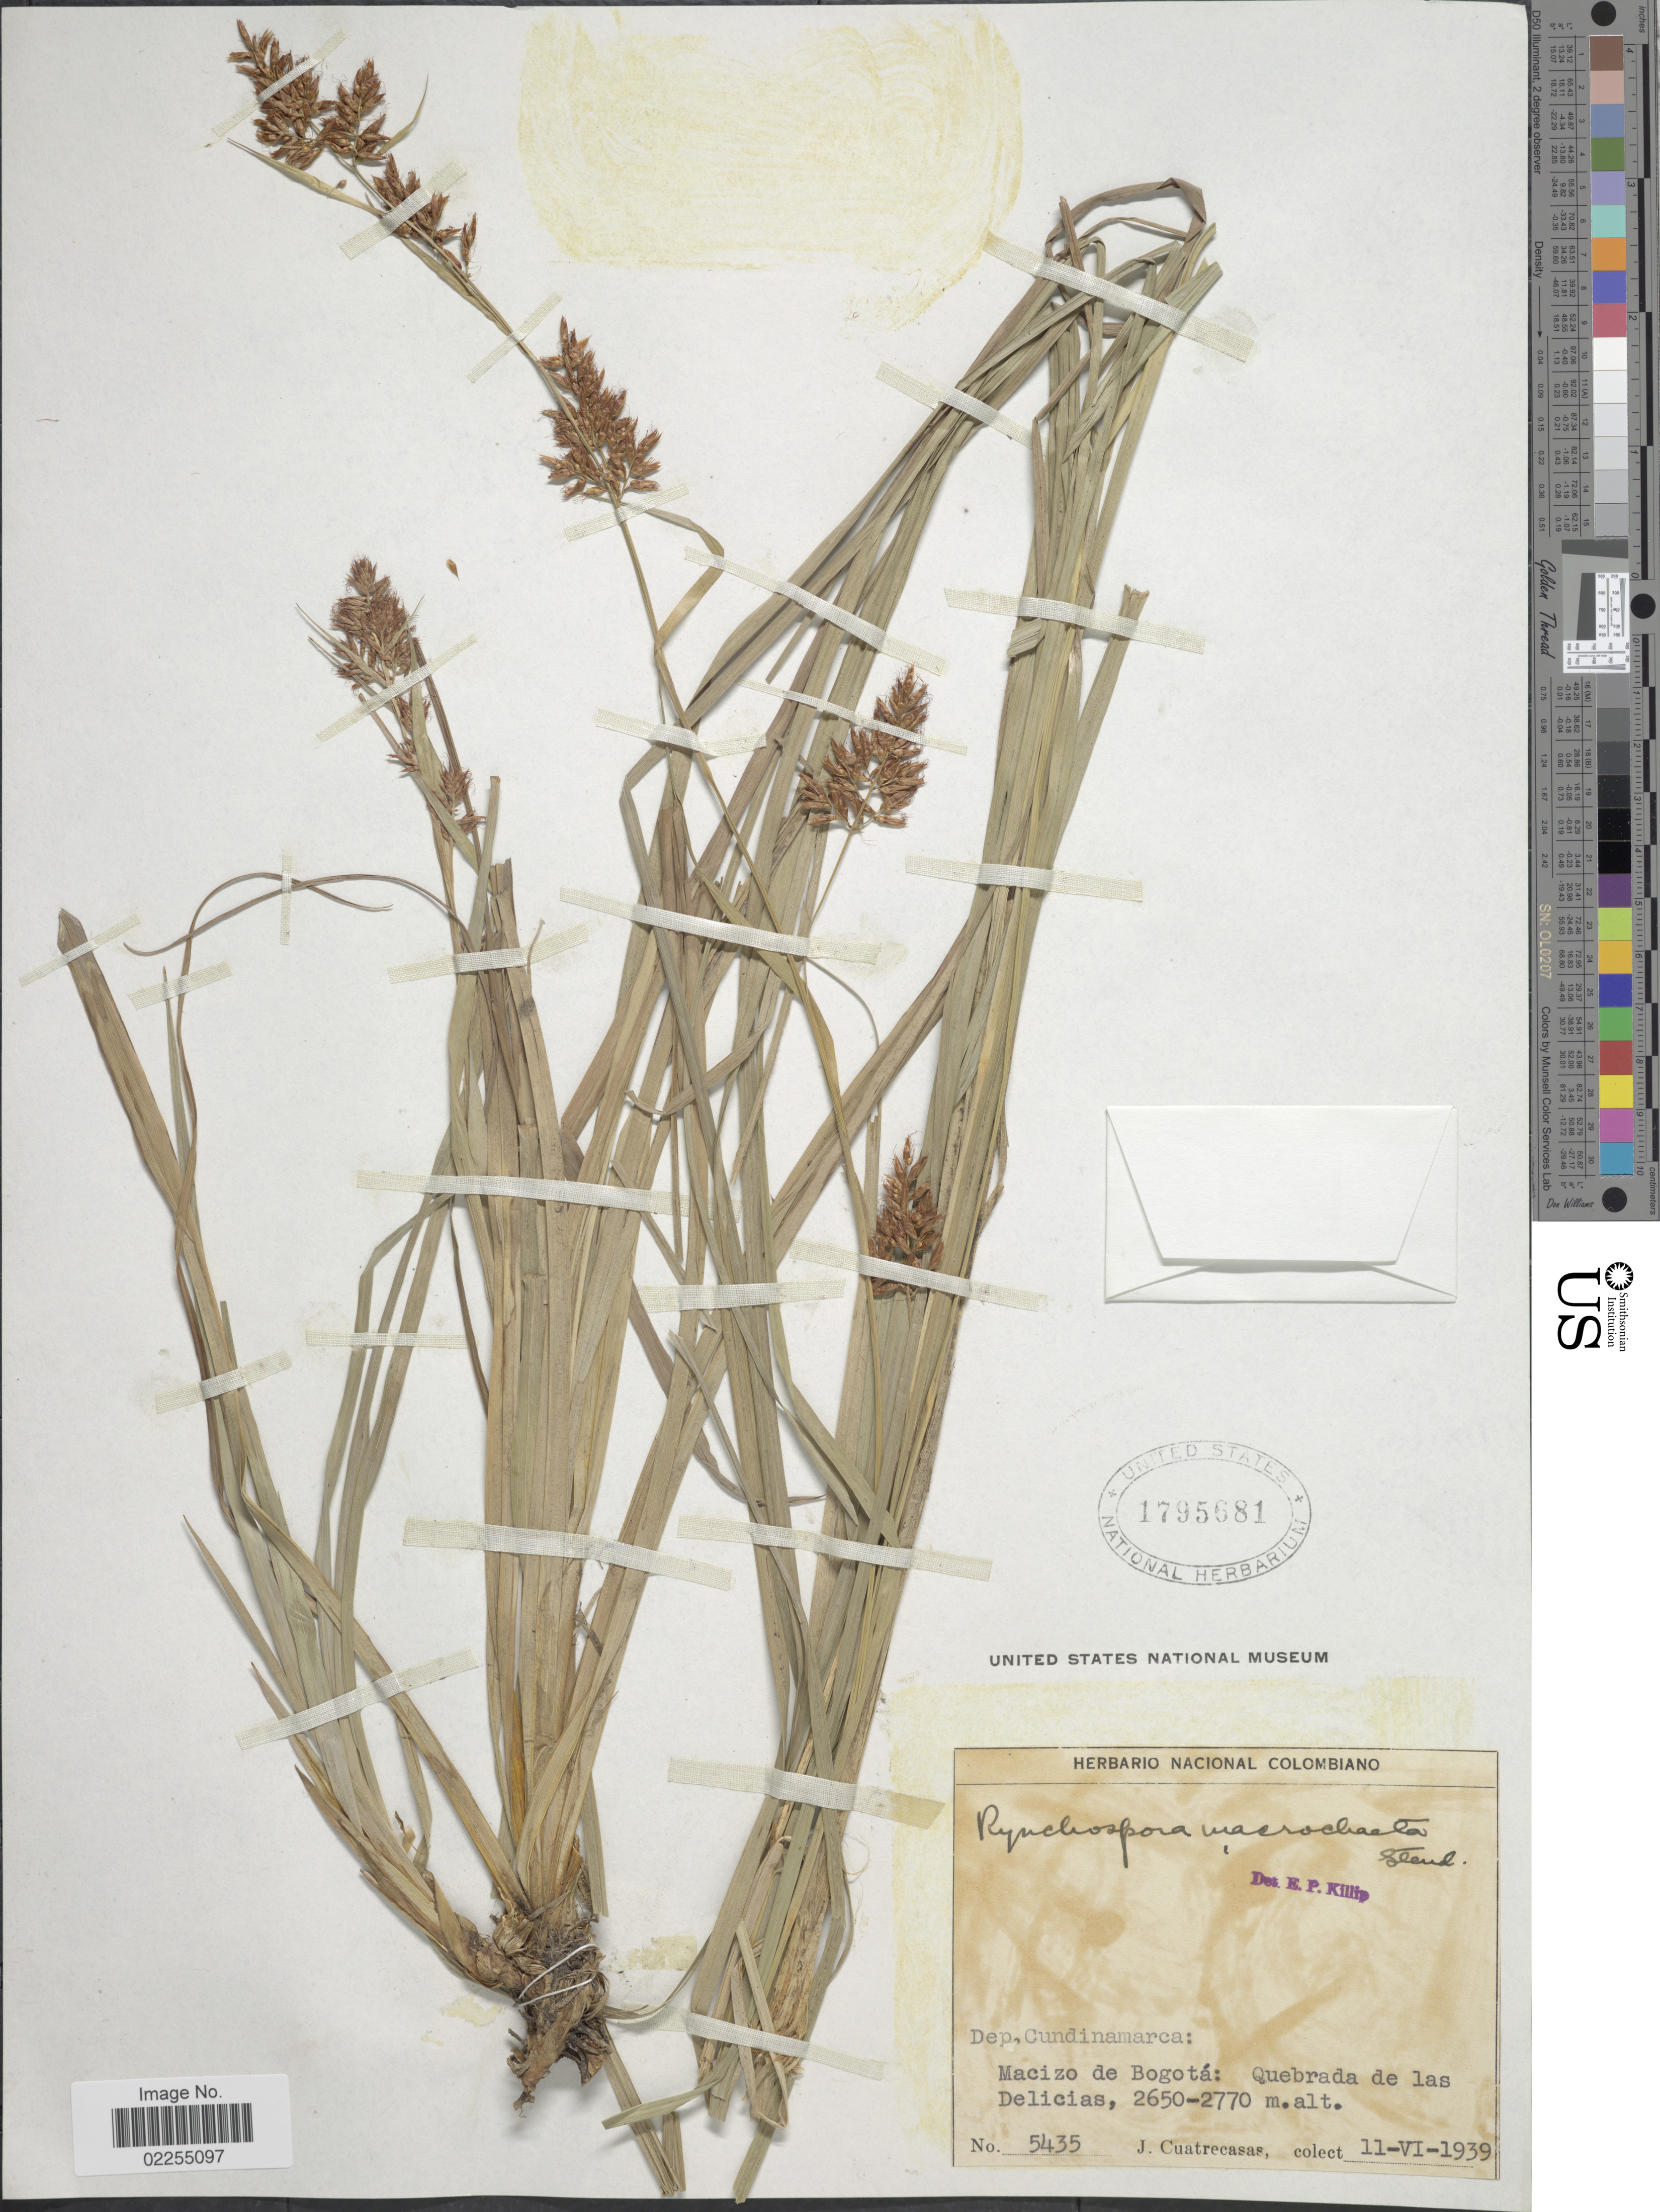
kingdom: Plantae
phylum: Tracheophyta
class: Liliopsida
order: Poales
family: Cyperaceae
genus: Rhynchospora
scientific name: Rhynchospora macrochaeta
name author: Steud. ex Boeckeler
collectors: J. Cuatrecasas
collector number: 5435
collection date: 1939-06-11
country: Colombia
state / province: Cundinamarca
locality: Macizo de Bogota: Quebrada de las Delicias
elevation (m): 2650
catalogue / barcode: US 1795681